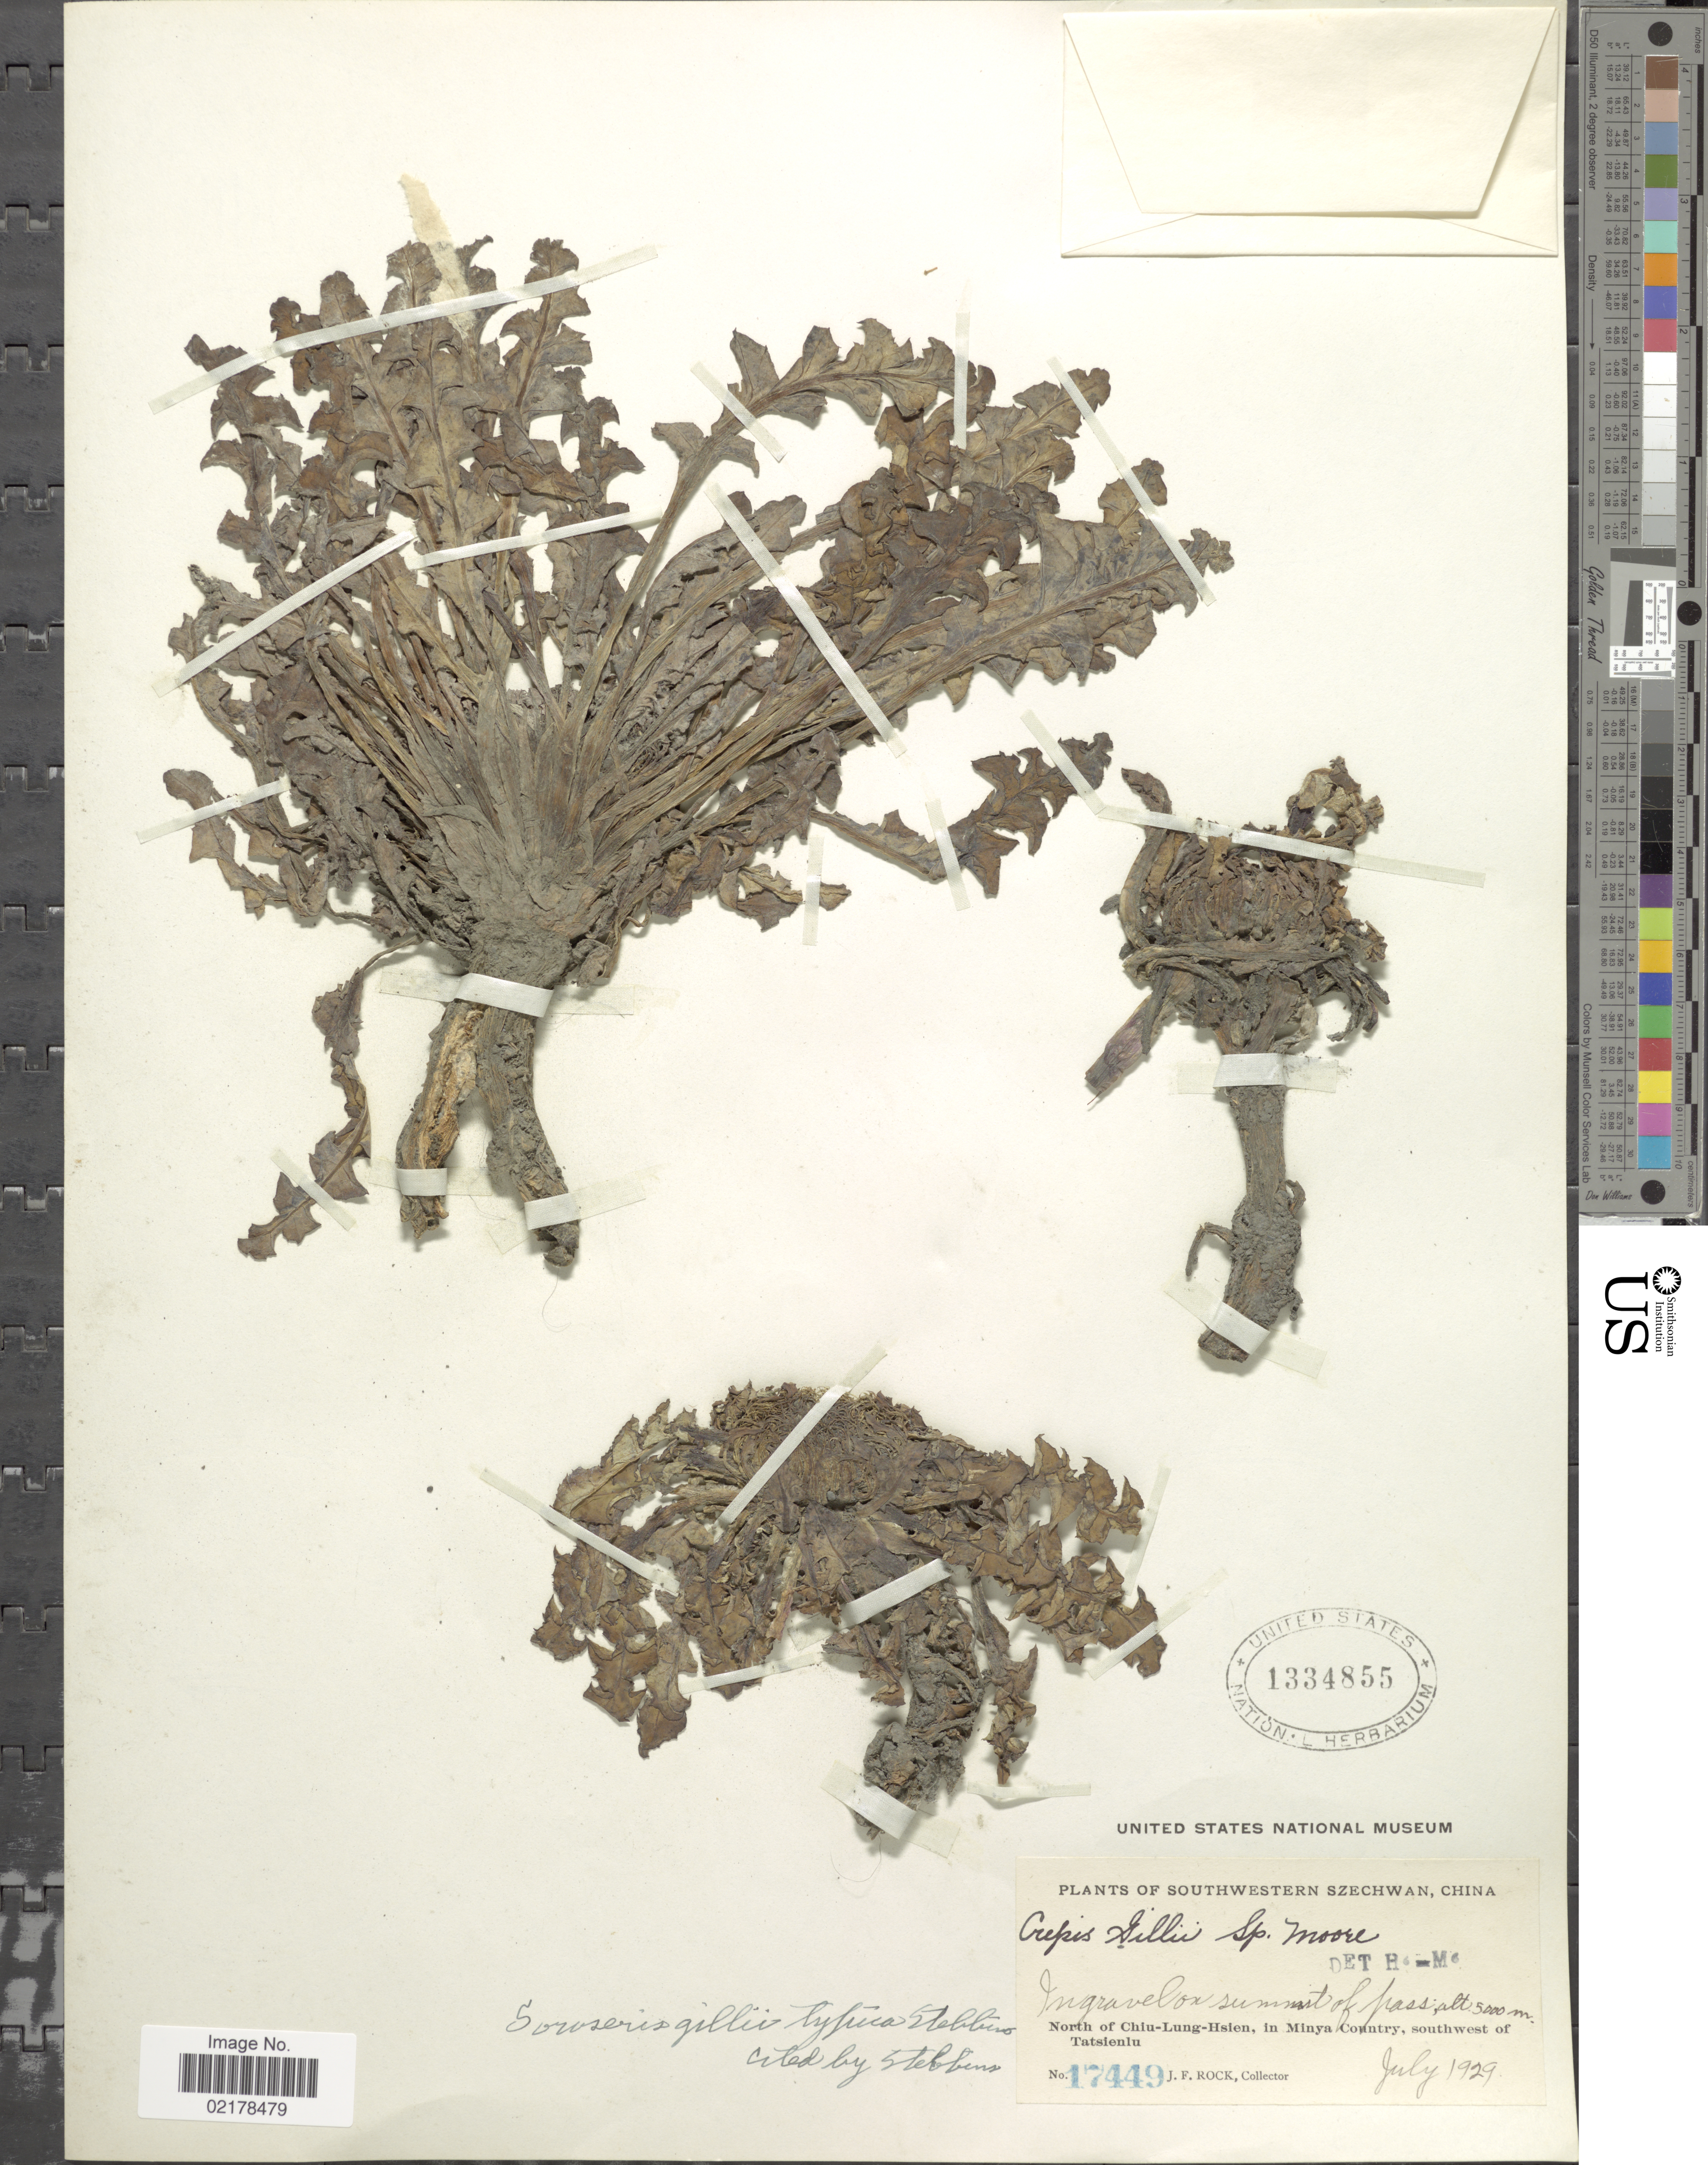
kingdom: Plantae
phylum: Tracheophyta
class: Magnoliopsida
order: Asterales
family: Asteraceae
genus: Soroseris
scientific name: Soroseris hookeriana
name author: Stebbins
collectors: J. F. Rock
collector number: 17449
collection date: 1929-07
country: China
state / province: Sichuan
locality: In gravel or summit of pass, Southwestern Szechwan, North of Chiu-Lung-Hsien, in Minya Country, southwest of Tatsienlu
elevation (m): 5000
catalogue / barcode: US 1334855